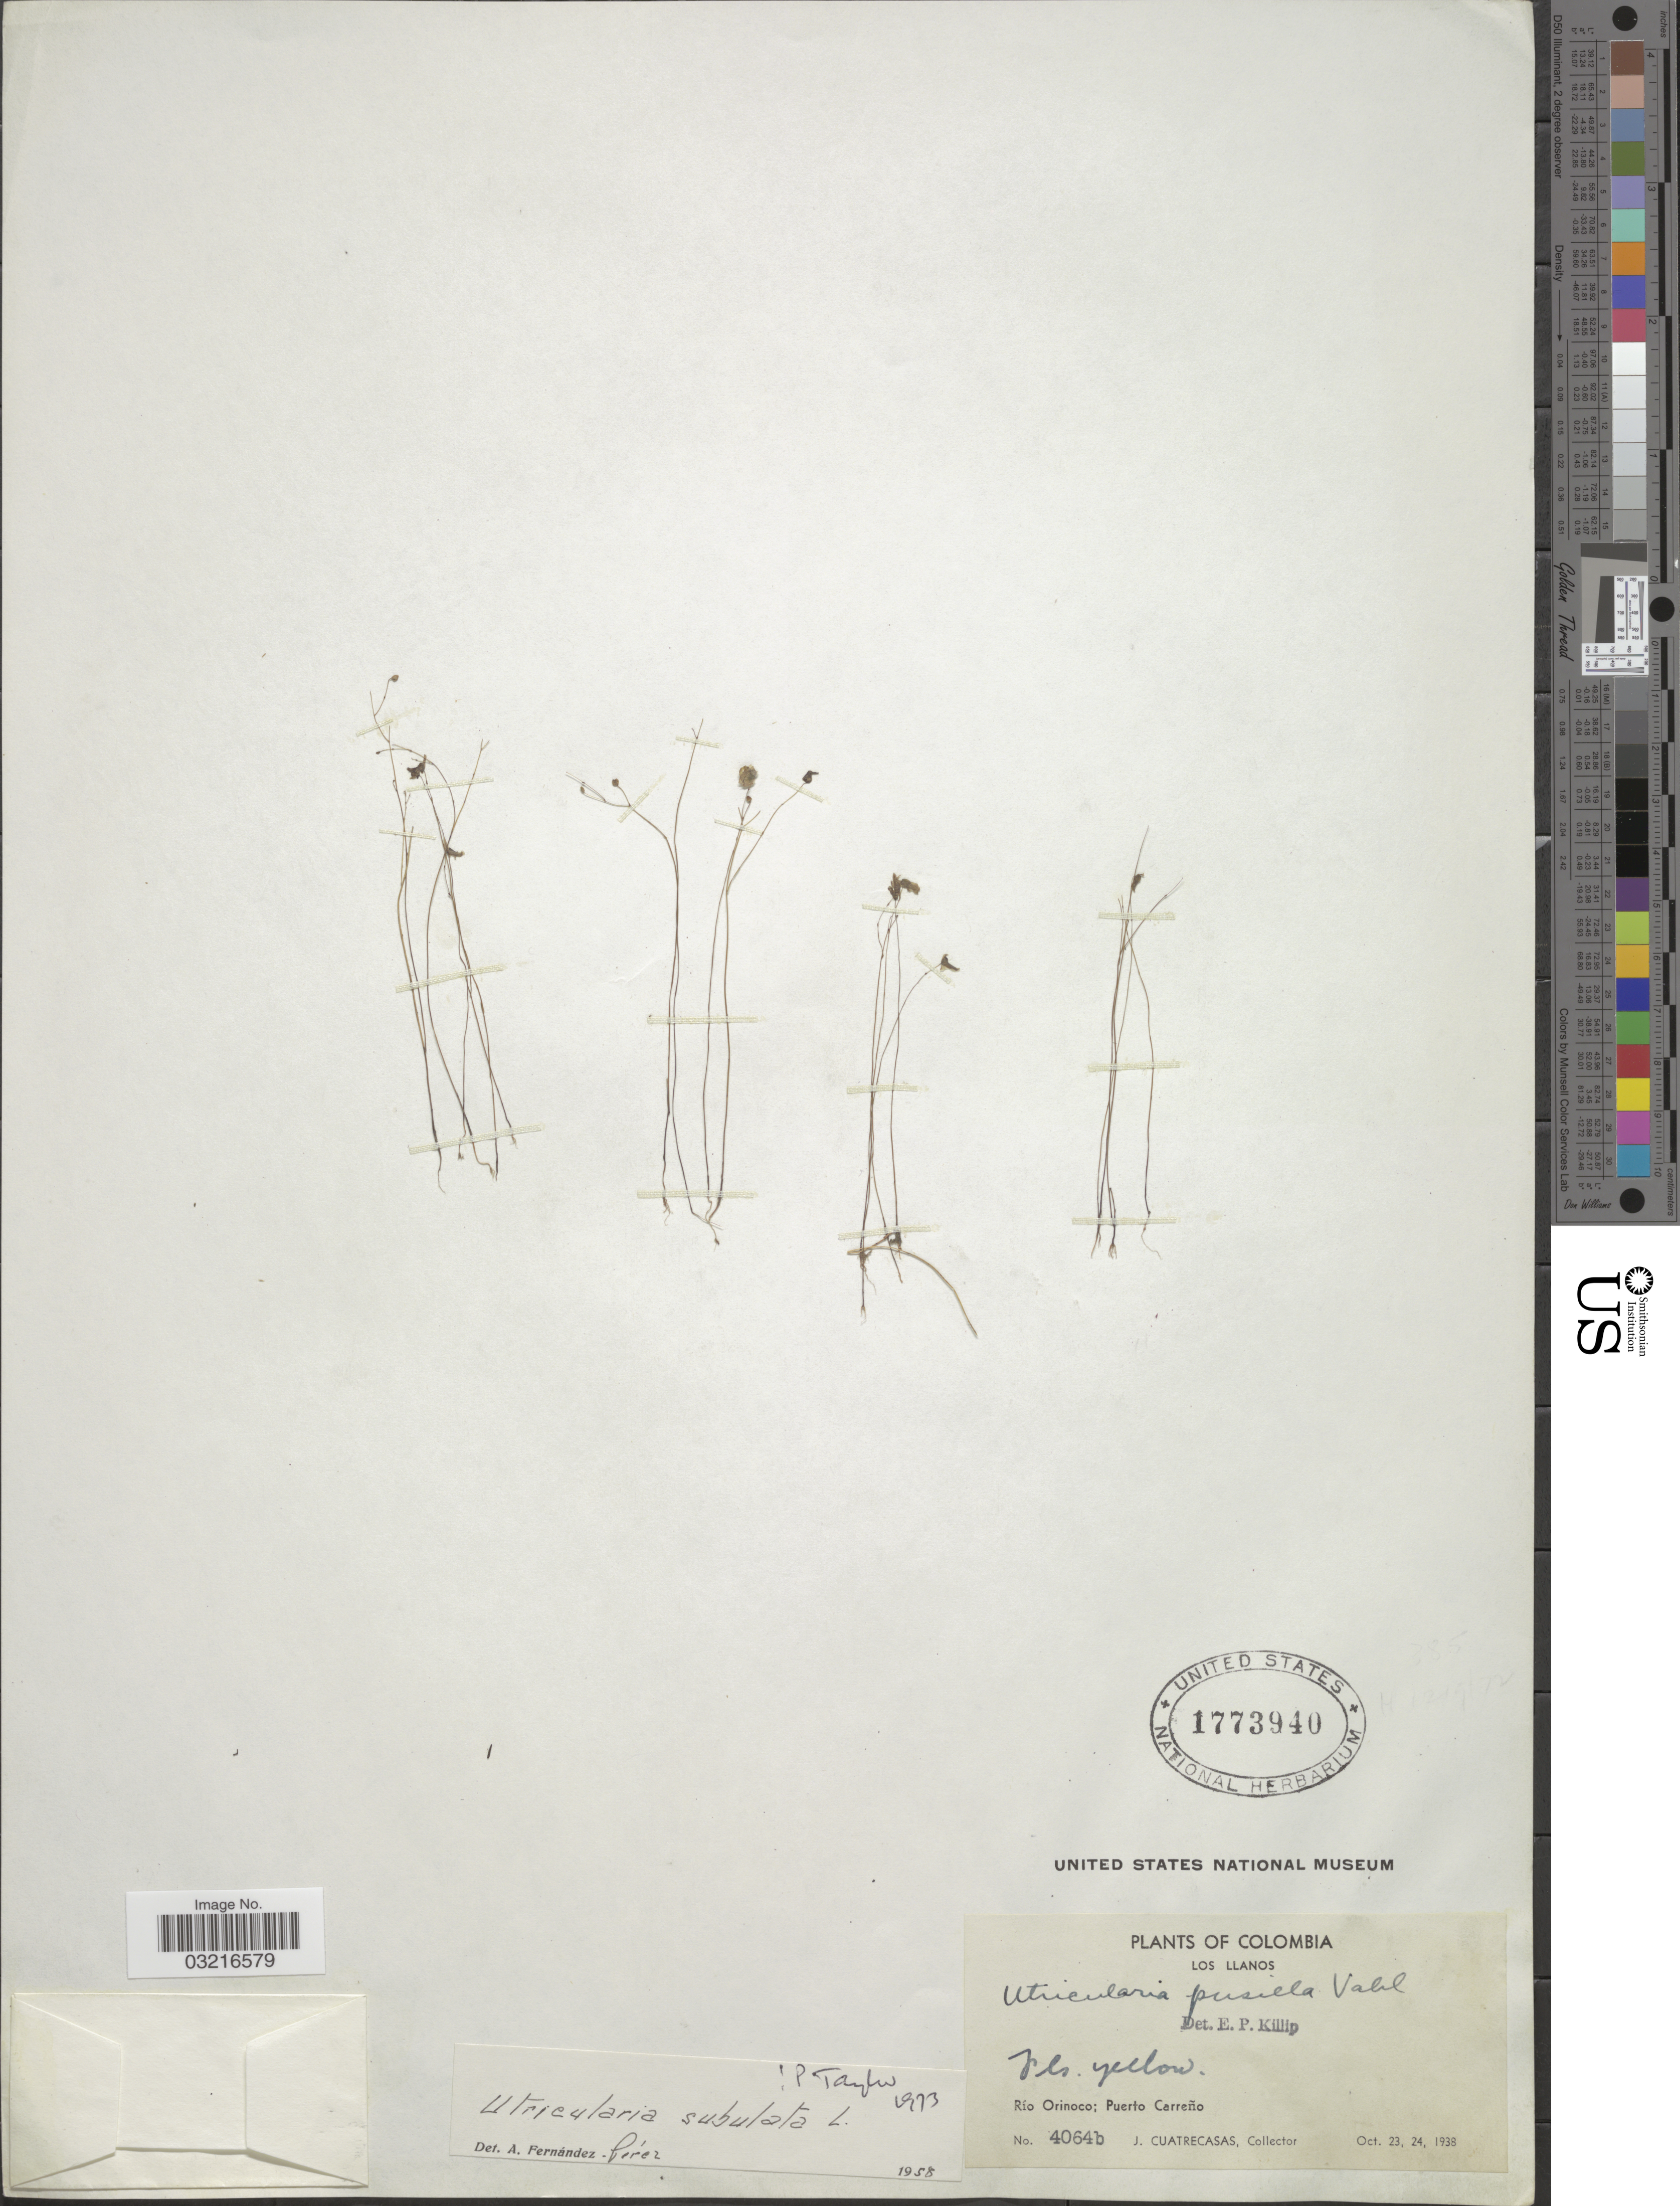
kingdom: Plantae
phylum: Tracheophyta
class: Magnoliopsida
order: Lamiales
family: Lentibulariaceae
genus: Utricularia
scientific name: Utricularia subulata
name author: L.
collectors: J. Cuatrecasas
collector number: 4064b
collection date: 1938-10-23/1938-10-24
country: Colombia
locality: Los Llanos, Río Orinoco; Puerto Carreño.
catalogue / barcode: US 1773940